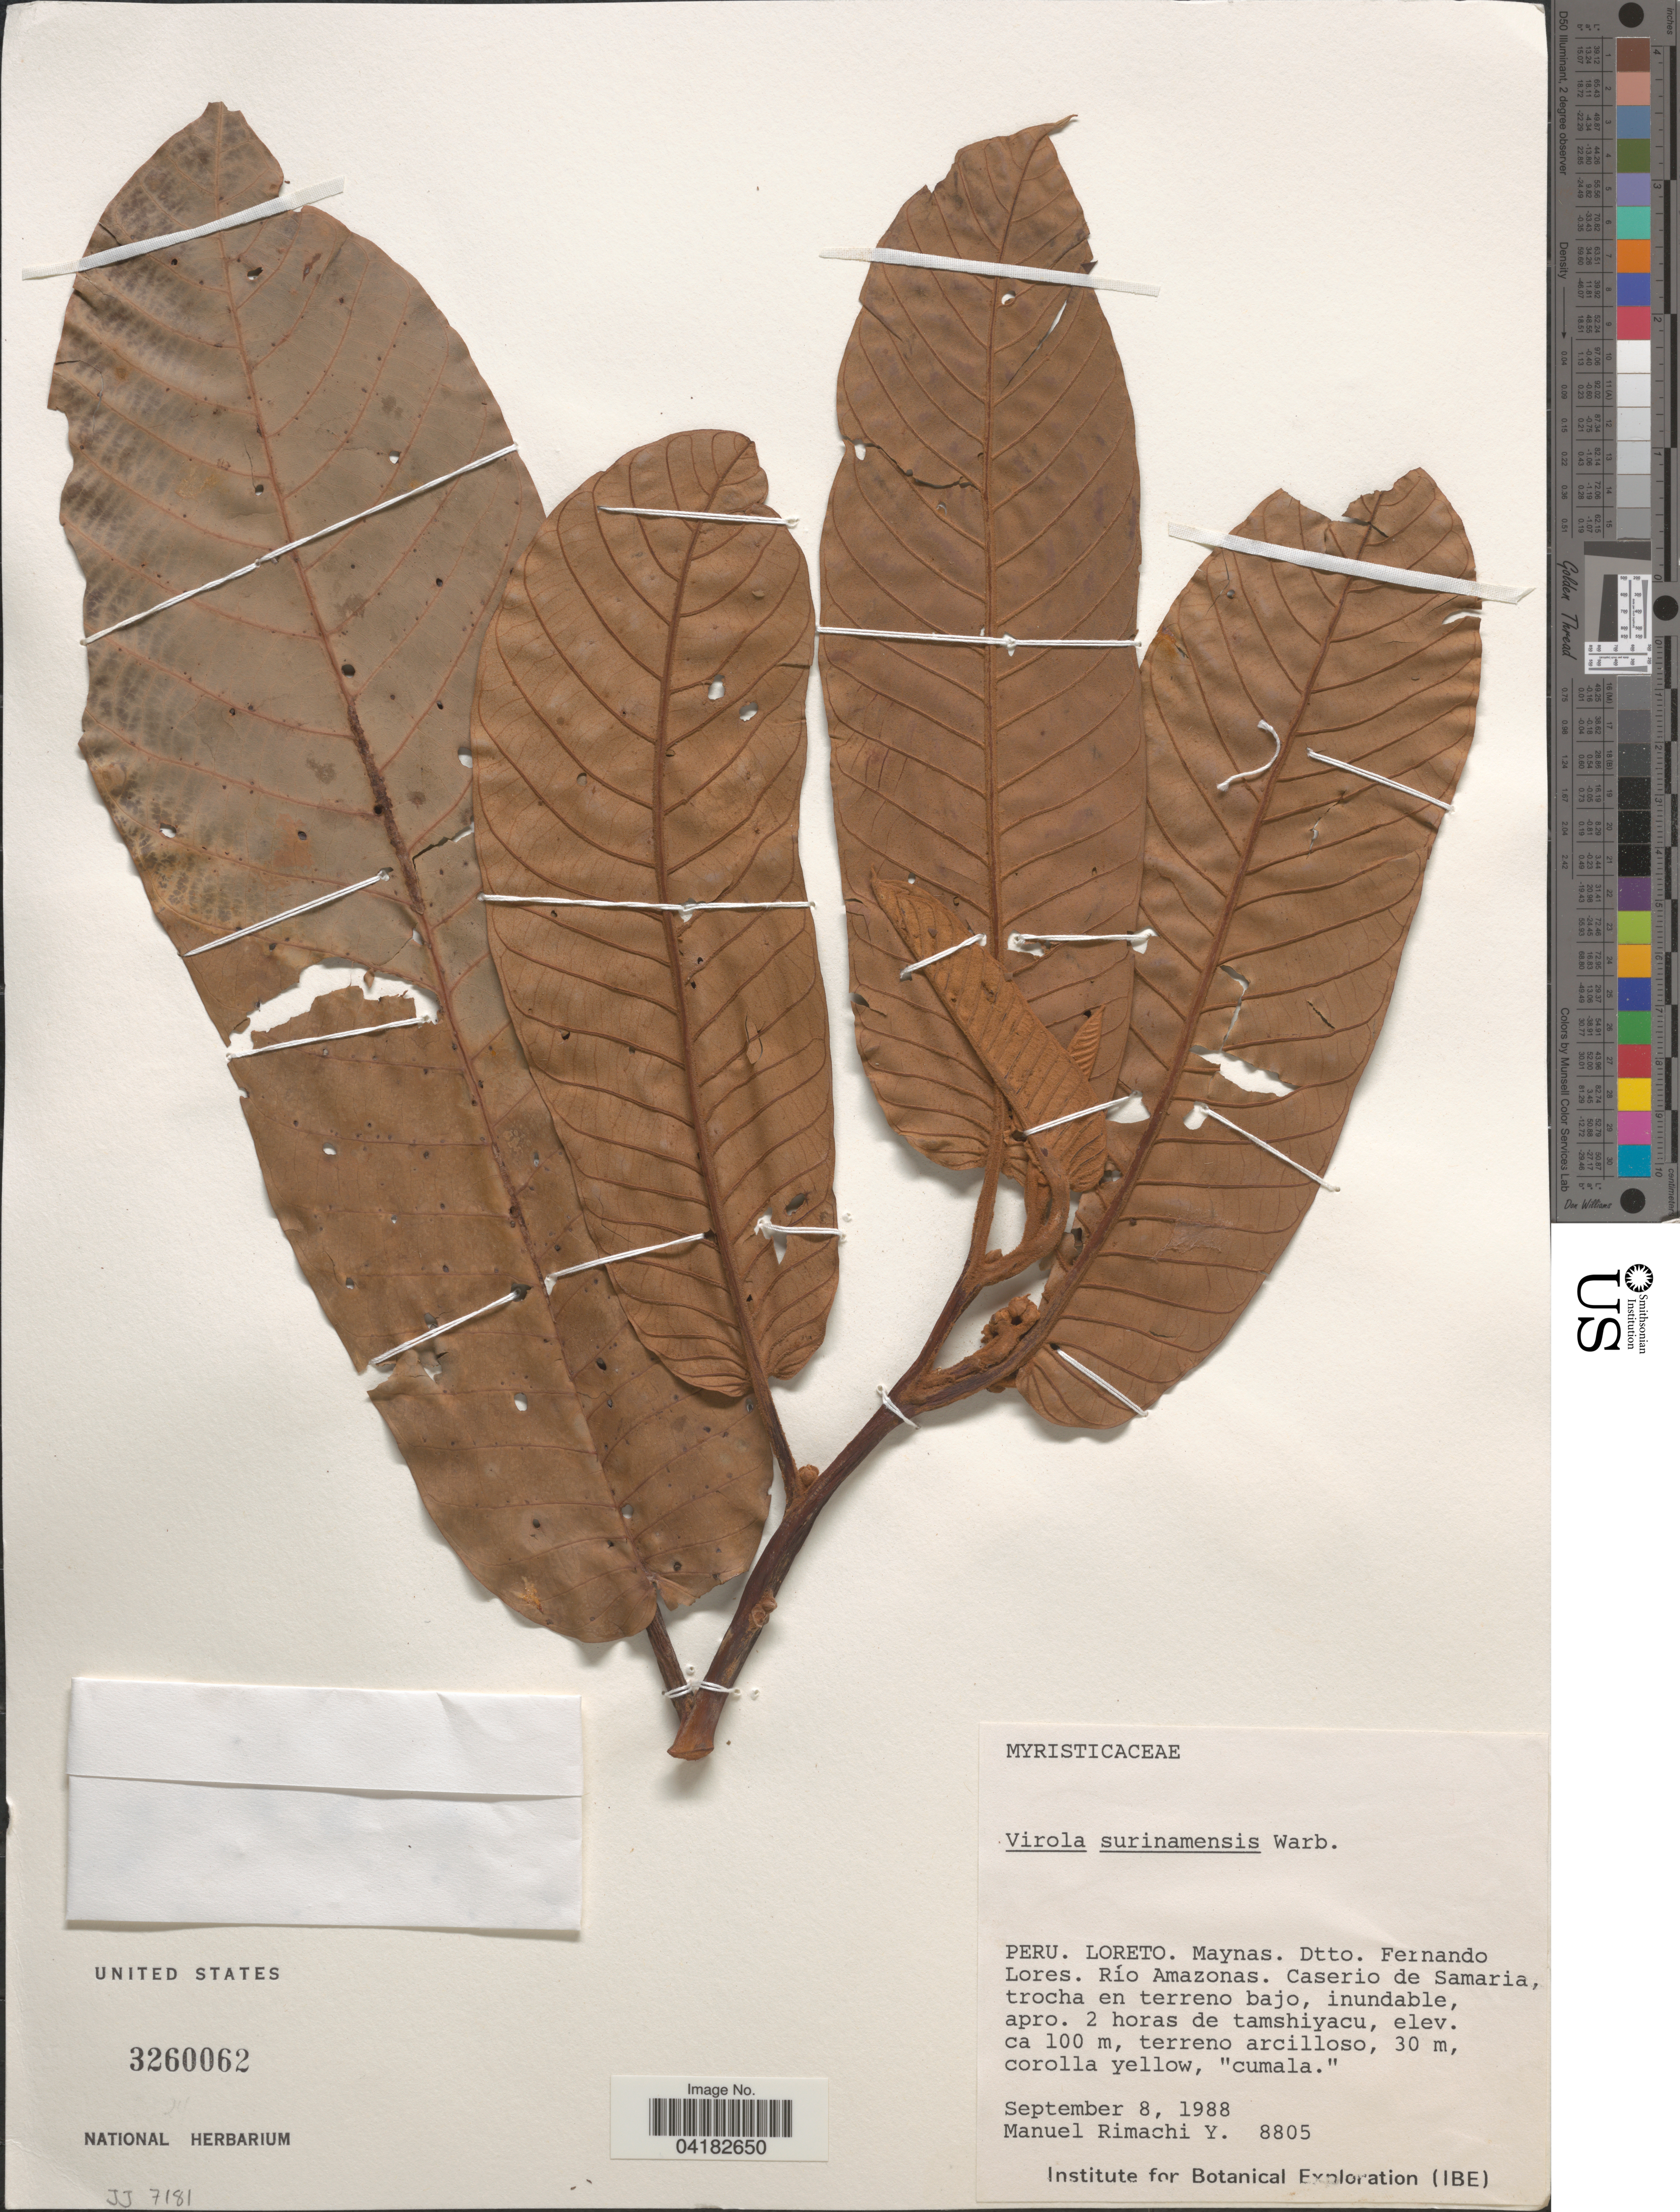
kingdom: Plantae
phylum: Tracheophyta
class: Magnoliopsida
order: Magnoliales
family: Myristicaceae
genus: Virola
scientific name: Virola surinamensis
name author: (Rol.) Warb.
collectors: M. Rimachi Y.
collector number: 8805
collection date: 1988-09-08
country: Peru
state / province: Loreto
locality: Maynas. Dtto. Fernando Lores. Río Amazonas. Caserio de Samaria.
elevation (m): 100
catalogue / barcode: US 3260062